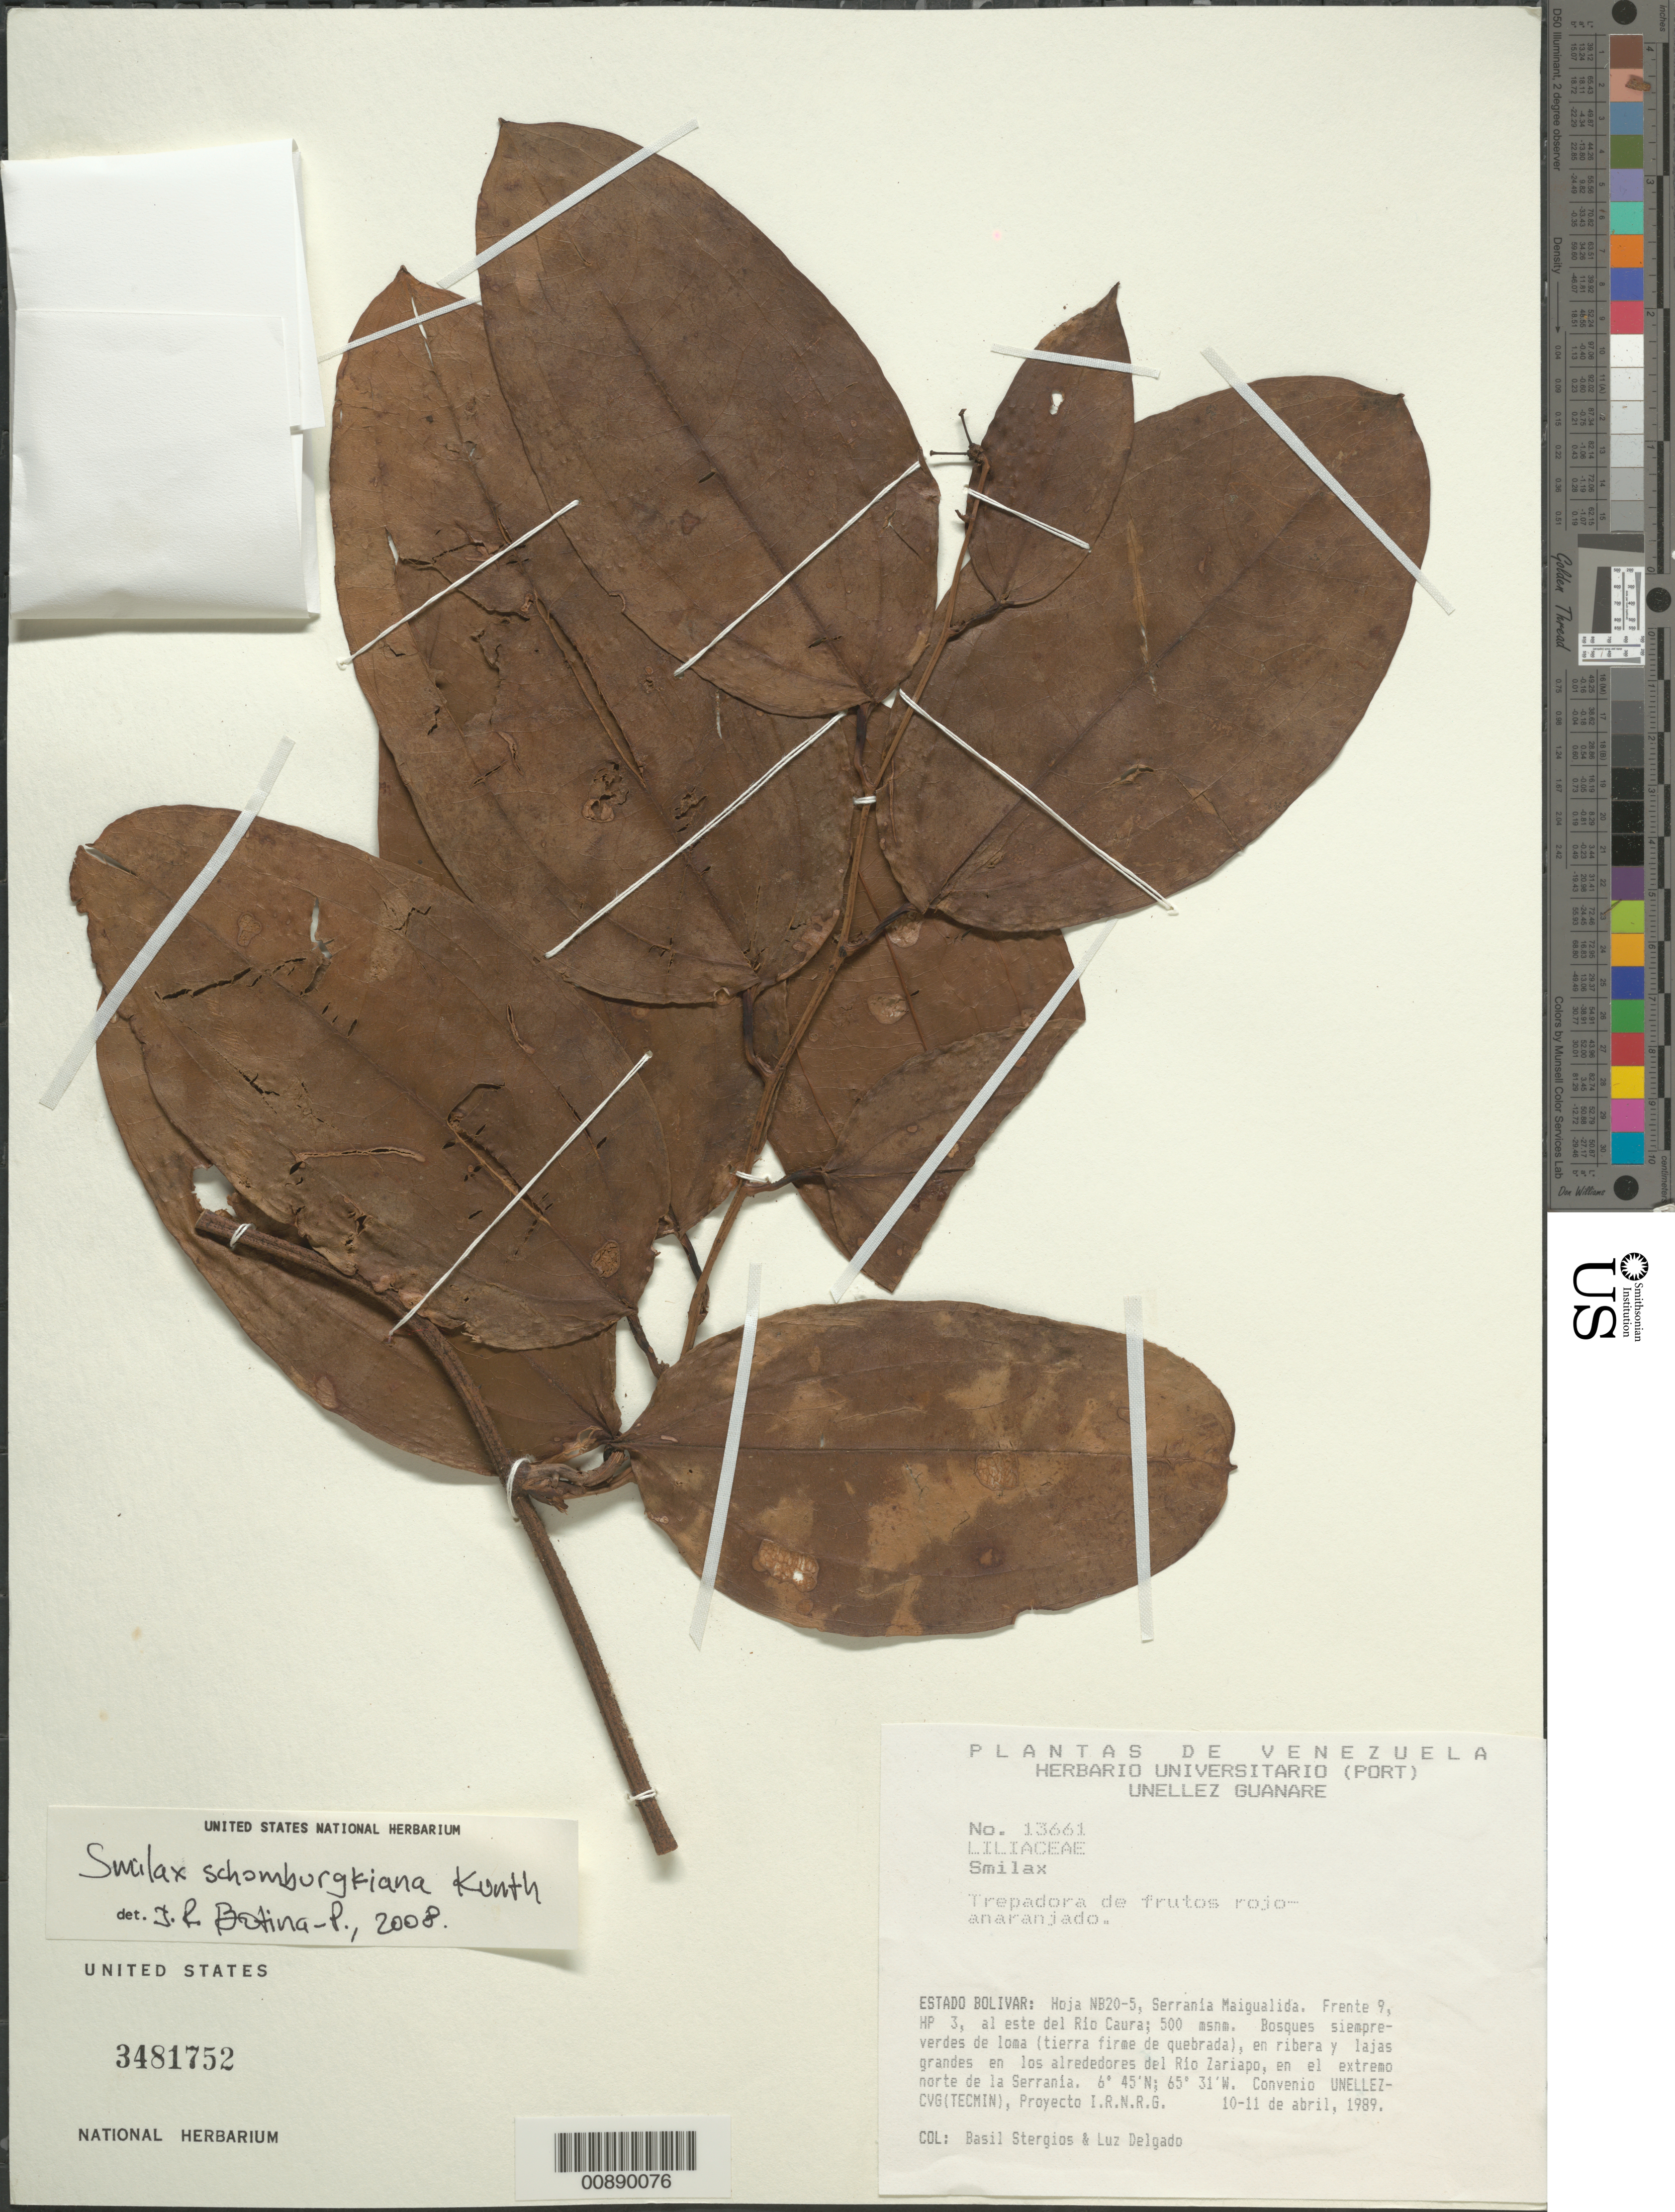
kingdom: Plantae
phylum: Tracheophyta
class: Liliopsida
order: Liliales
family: Smilacaceae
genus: Smilax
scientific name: Smilax schomburgkiana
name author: Kunth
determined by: Botina-P., J. R.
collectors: B. G. Stergios & L. Delgado V.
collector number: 13661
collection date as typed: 10-Apr-89 to 11-Apr-89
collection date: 1989-04-10/1989-04-11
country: Venezuela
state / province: Bolívar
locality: Serrania Maigualida, E del río Caura, alrededores del río Zariapo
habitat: Bosques siempre-verdes de loma (tierra firme de quebrada), en ribera y lajas grandes en los alrededores del río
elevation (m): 500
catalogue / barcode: US 3481752